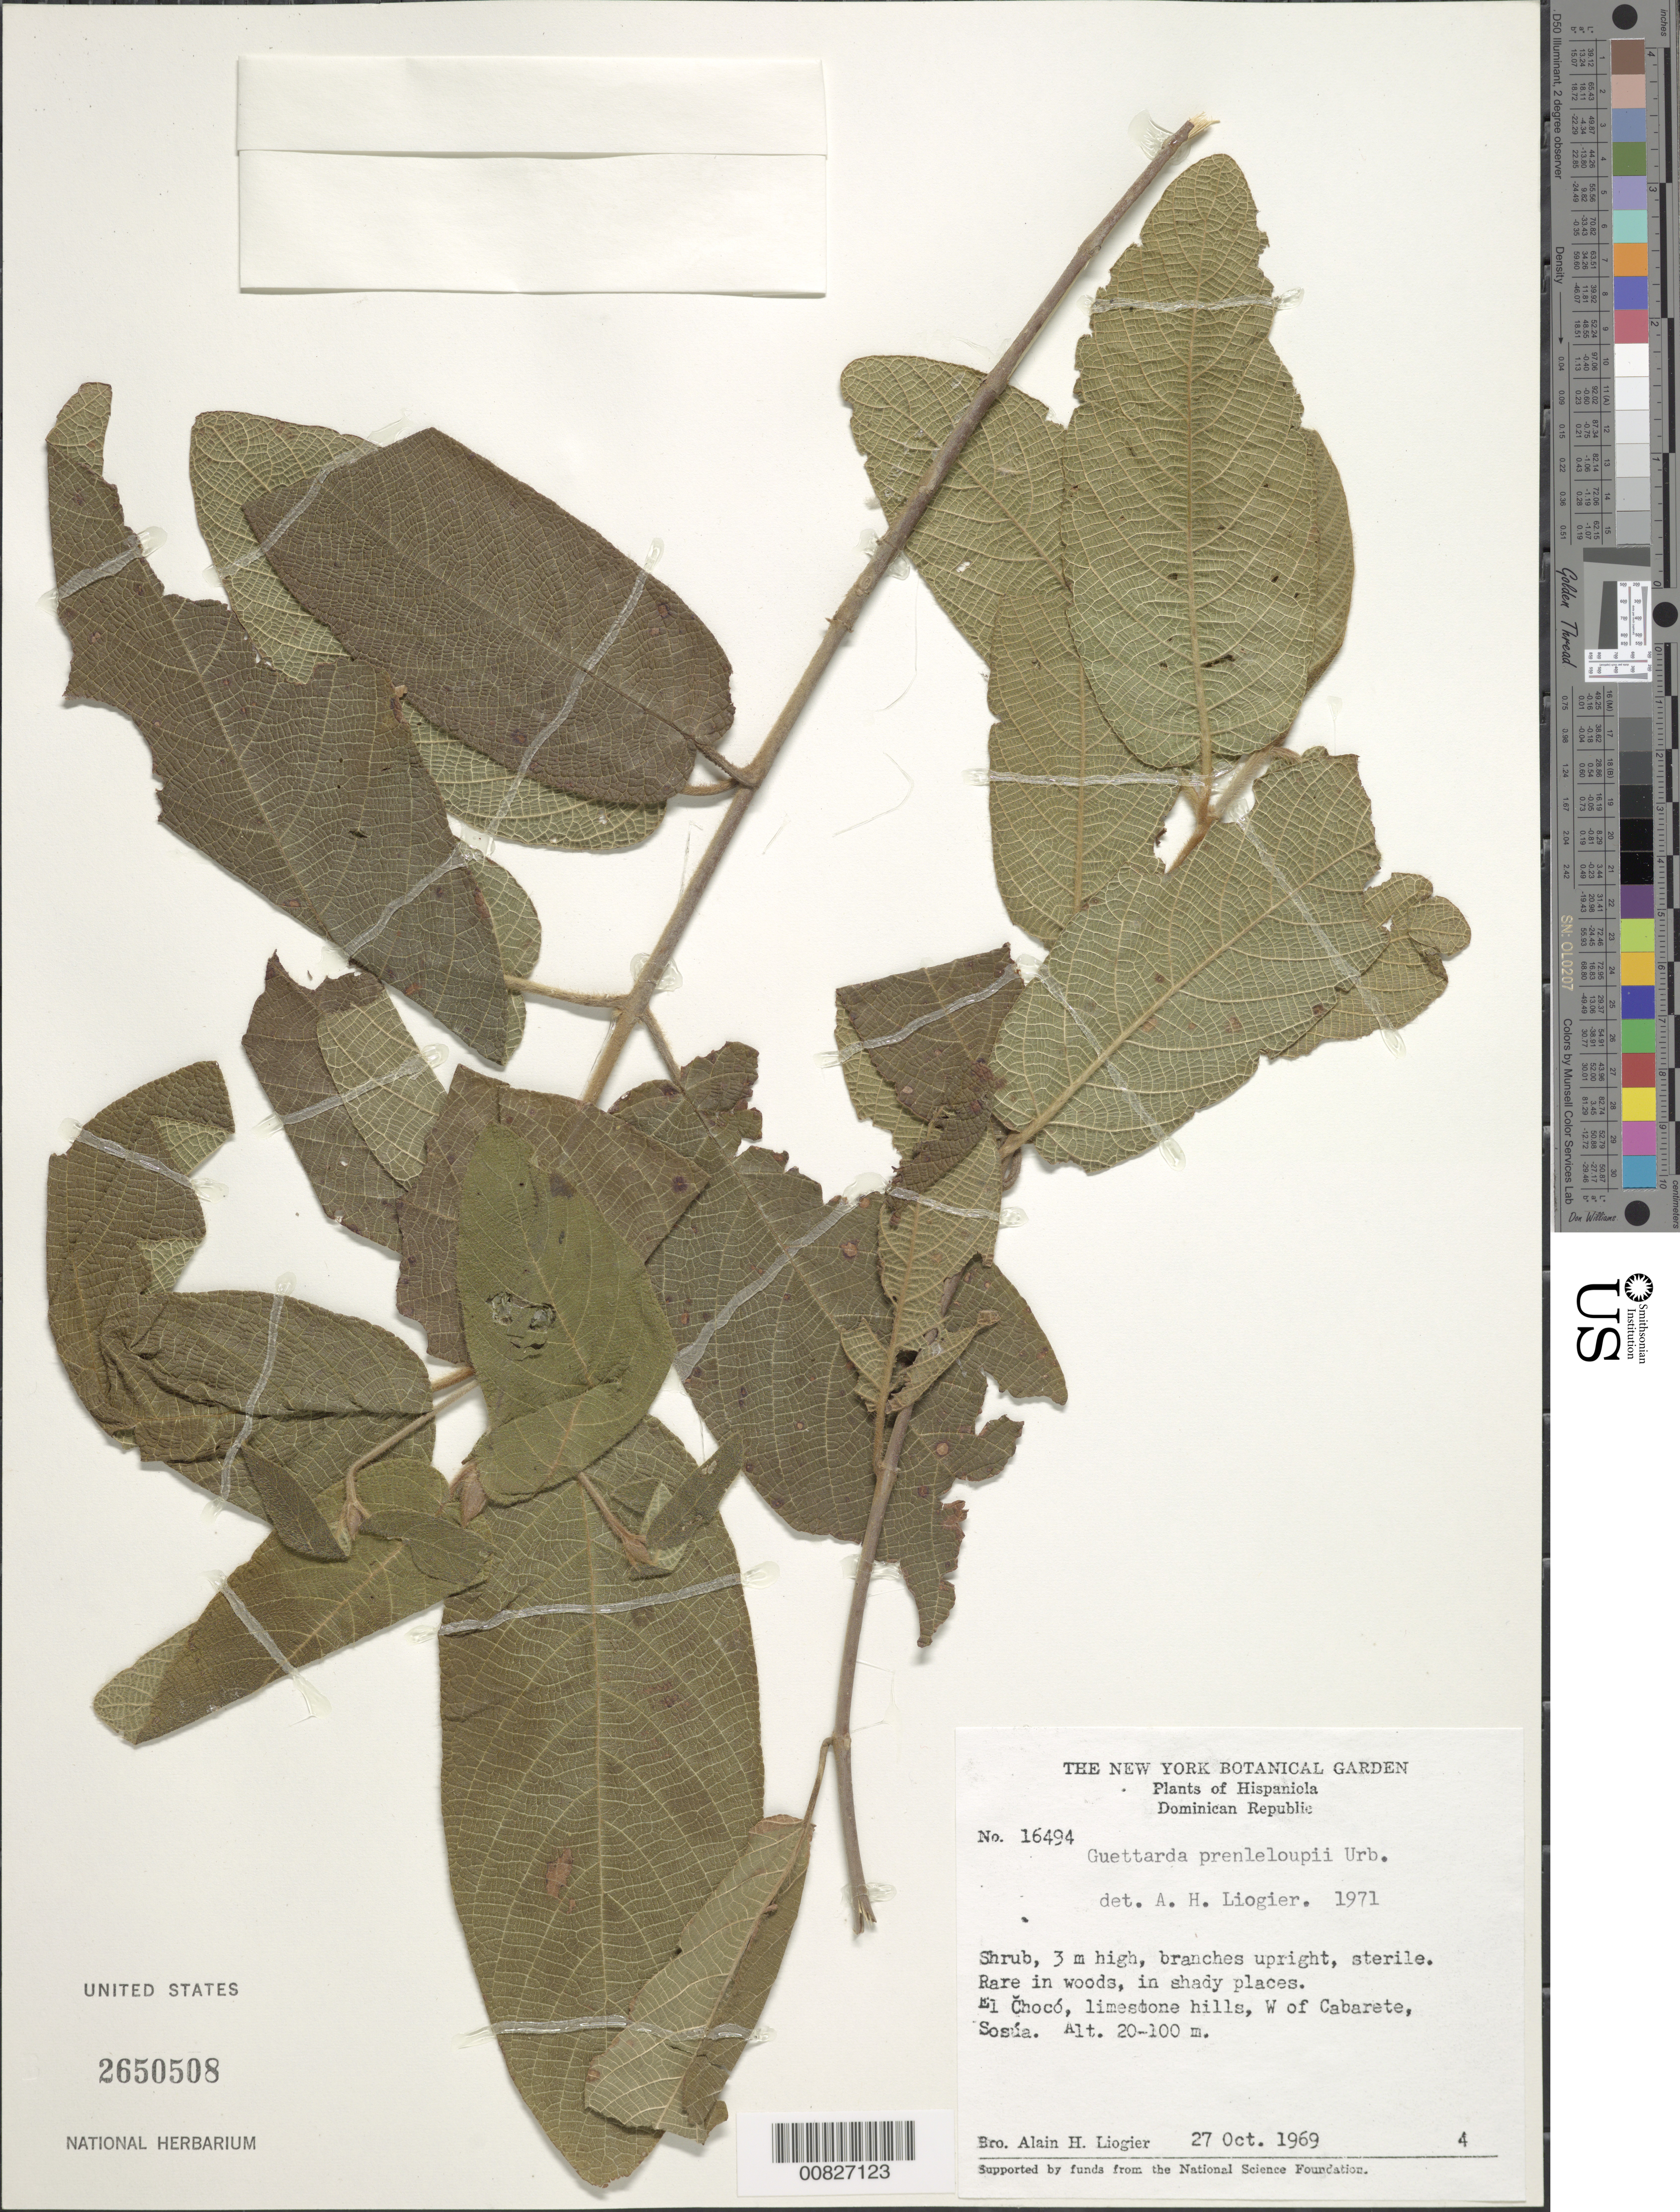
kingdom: Plantae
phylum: Tracheophyta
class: Magnoliopsida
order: Gentianales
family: Rubiaceae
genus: Guettarda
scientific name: Guettarda prenleloupii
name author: Urb.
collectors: A. H. Liogier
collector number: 16494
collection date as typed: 27 Oct 1969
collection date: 1969-10-27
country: Dominican Republic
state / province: Puerto Plata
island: Hispaniola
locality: El Chocó, w of Cabarete, Sosúa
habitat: Shady places in woods on limestone hills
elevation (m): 20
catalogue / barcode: US 2650508